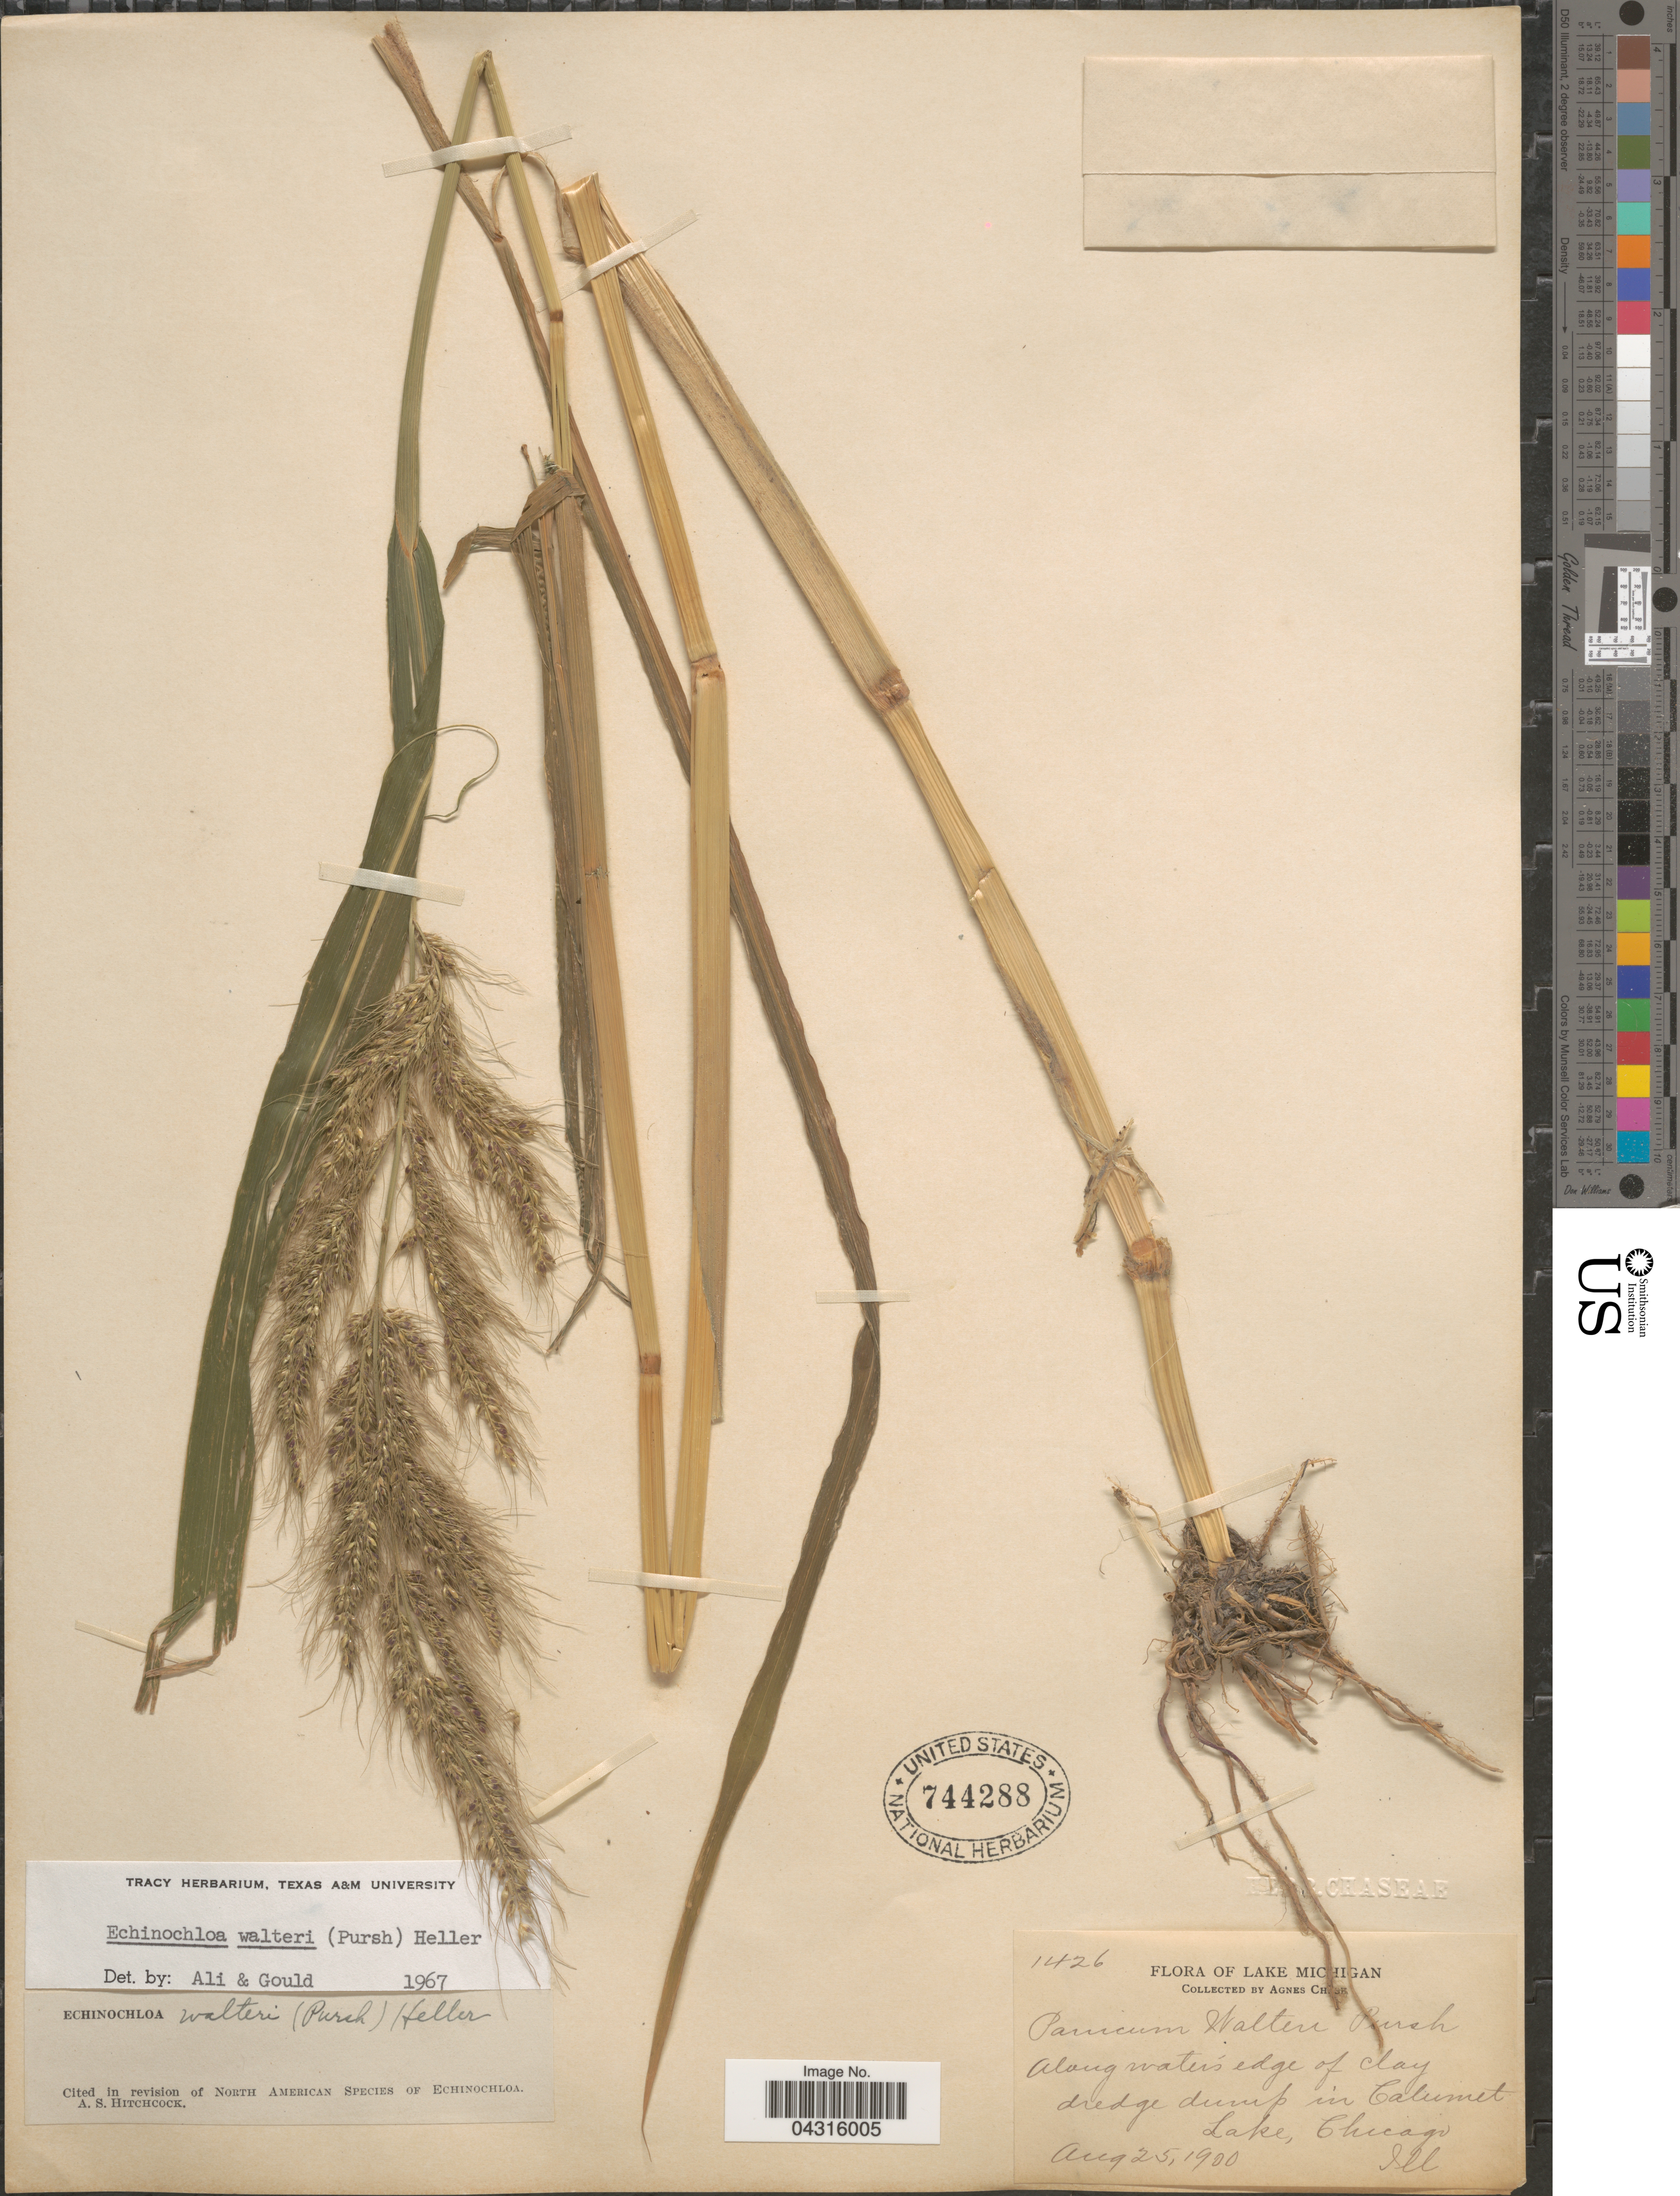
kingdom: Plantae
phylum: Tracheophyta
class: Liliopsida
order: Poales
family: Poaceae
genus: Echinochloa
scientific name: Echinochloa walteri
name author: (Pursh) A. Heller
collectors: A. Chase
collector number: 1426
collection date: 1900-08-25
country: United States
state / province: Illinois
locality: Lake Michigan. Along waters' edge of clay dredge dump in Calumet Lake, Chicago.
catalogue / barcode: US 744288